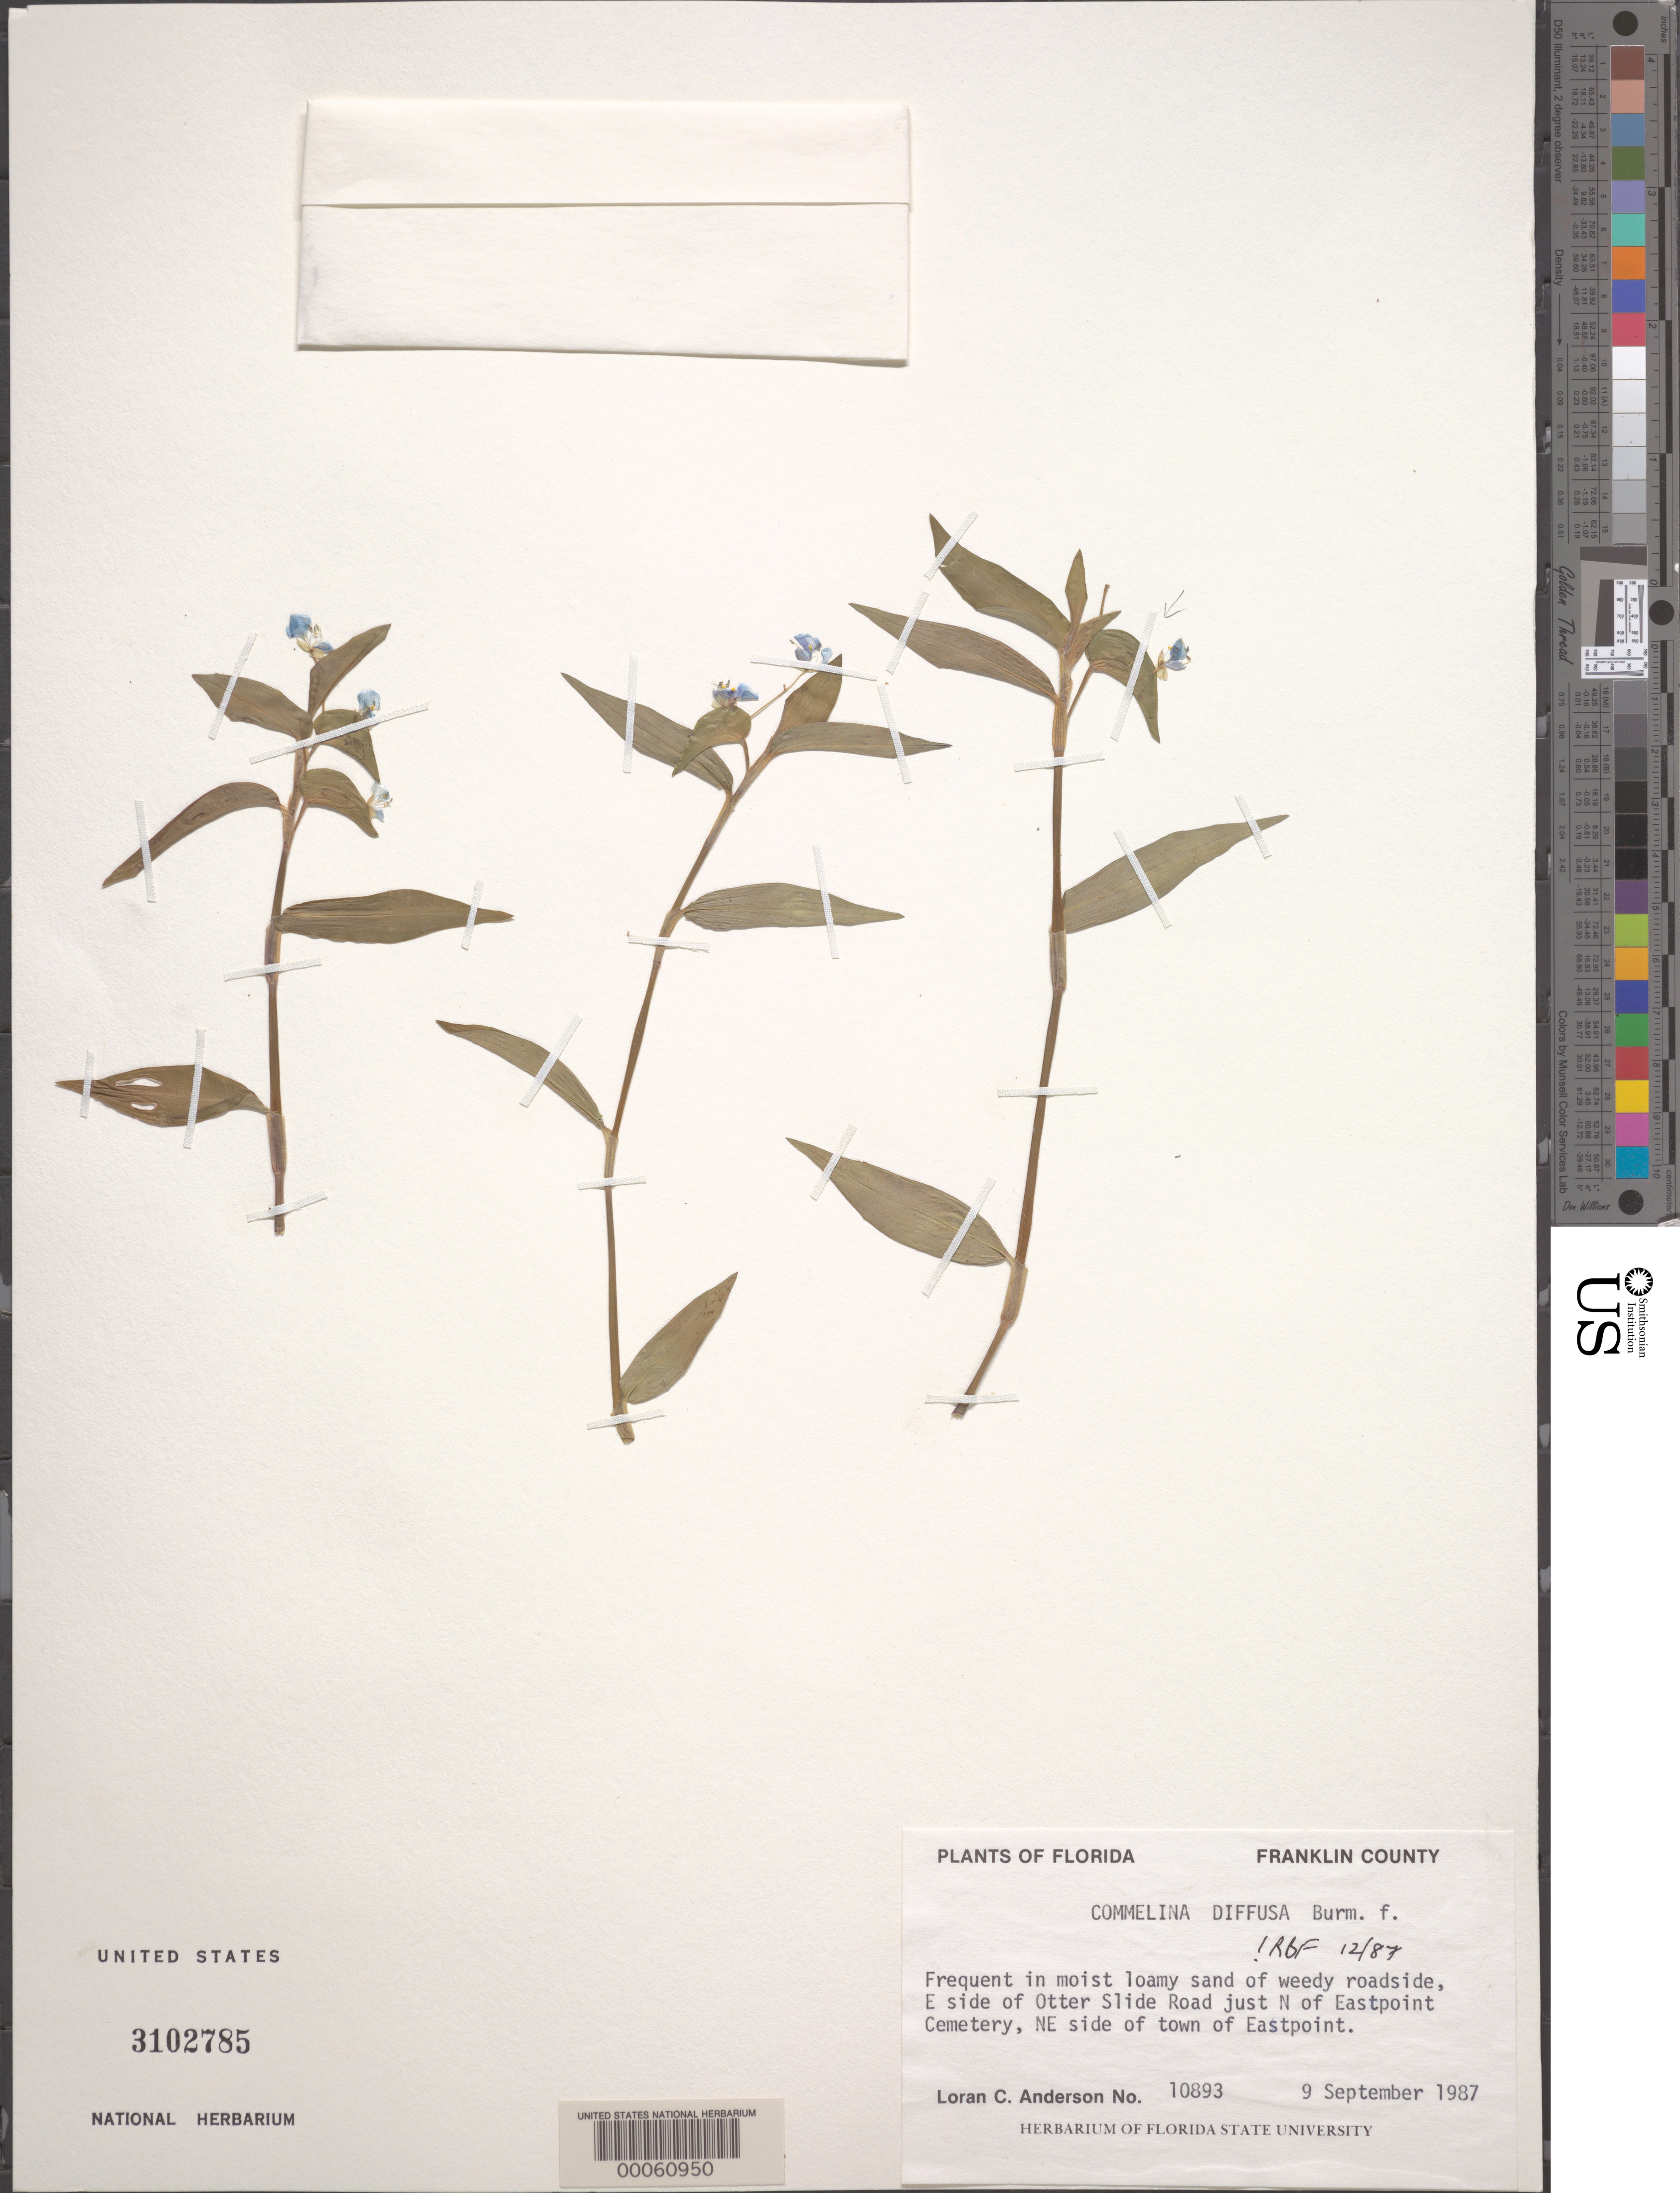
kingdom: Plantae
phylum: Tracheophyta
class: Liliopsida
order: Commelinales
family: Commelinaceae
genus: Commelina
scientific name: Commelina diffusa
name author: Burm. f.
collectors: L. C. Anderson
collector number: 10893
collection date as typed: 09 Sep 1987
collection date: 1987-09-09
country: United States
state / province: Florida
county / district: Franklin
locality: E side of otter slide road just n of eastpoint cemetary, ne side of town of eastpoint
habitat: Moist loamy sand of weedy roadside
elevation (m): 1524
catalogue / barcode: US 3102785